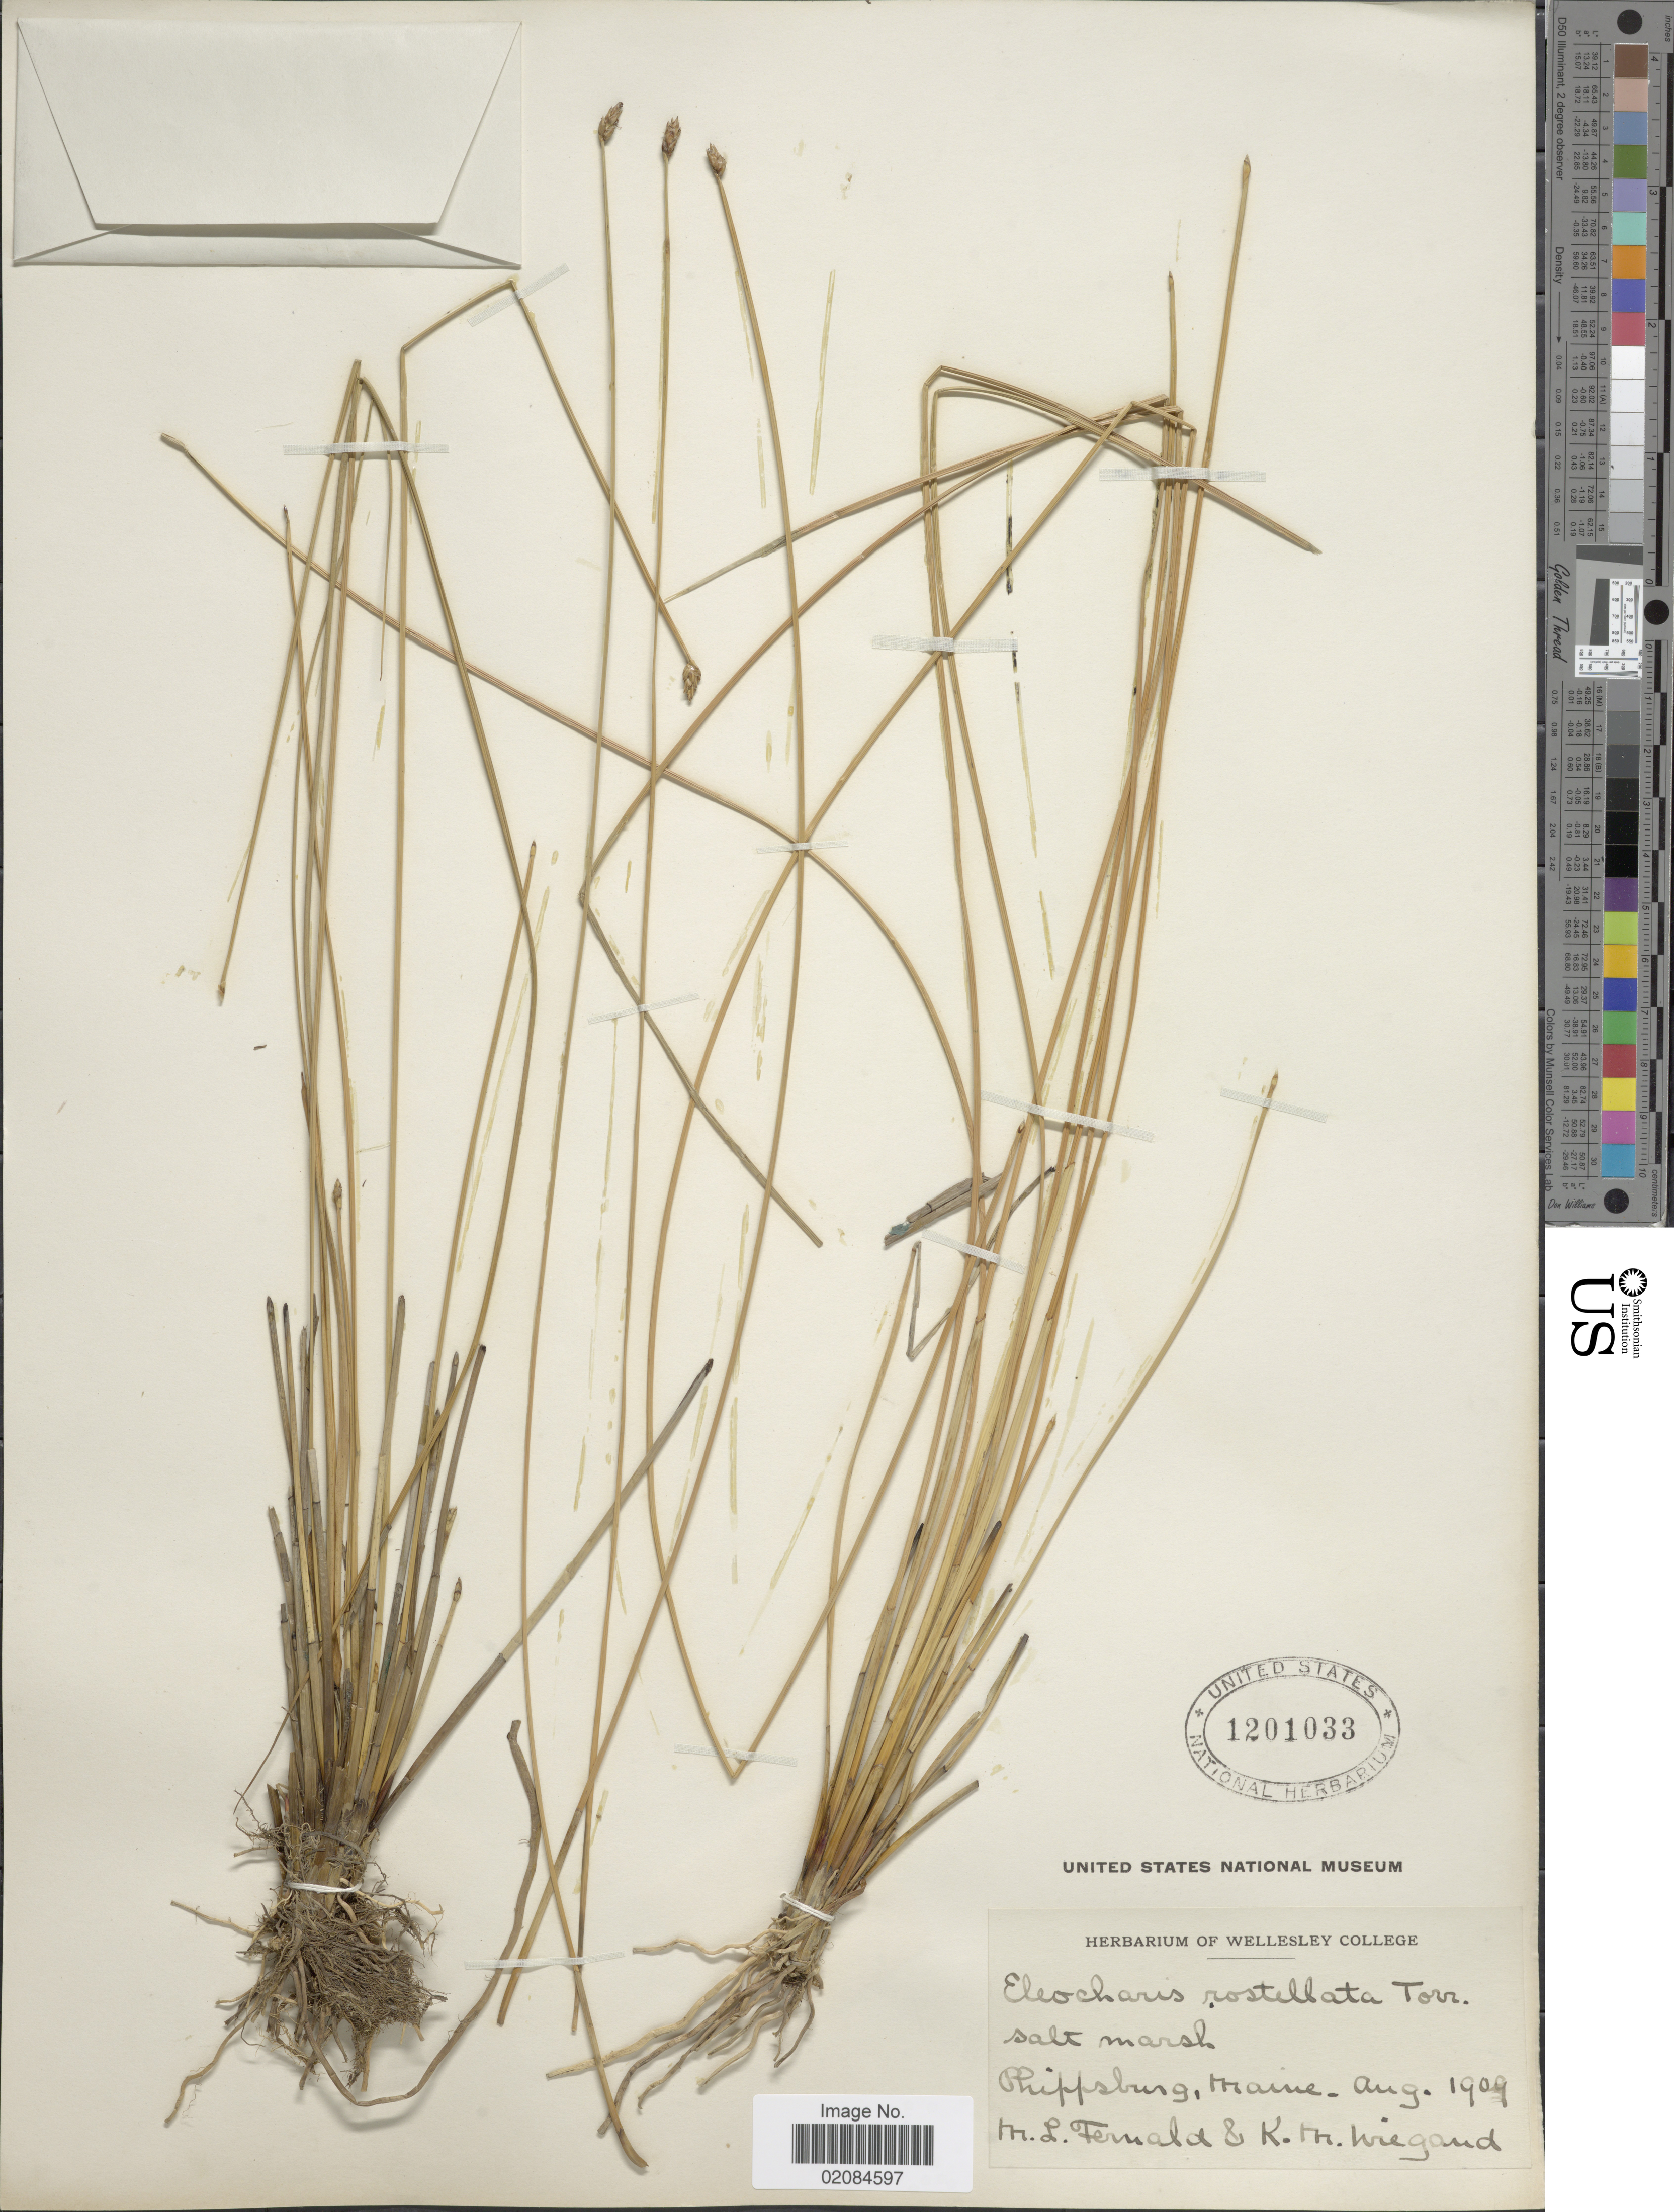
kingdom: Plantae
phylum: Tracheophyta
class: Liliopsida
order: Poales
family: Cyperaceae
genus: Eleocharis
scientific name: Eleocharis rostellata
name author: (Torr.) Torr.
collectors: M. L. Fernald & K. M. Wiegand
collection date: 1909-08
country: United States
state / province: Maine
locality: Phippsburg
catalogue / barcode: US 1201033